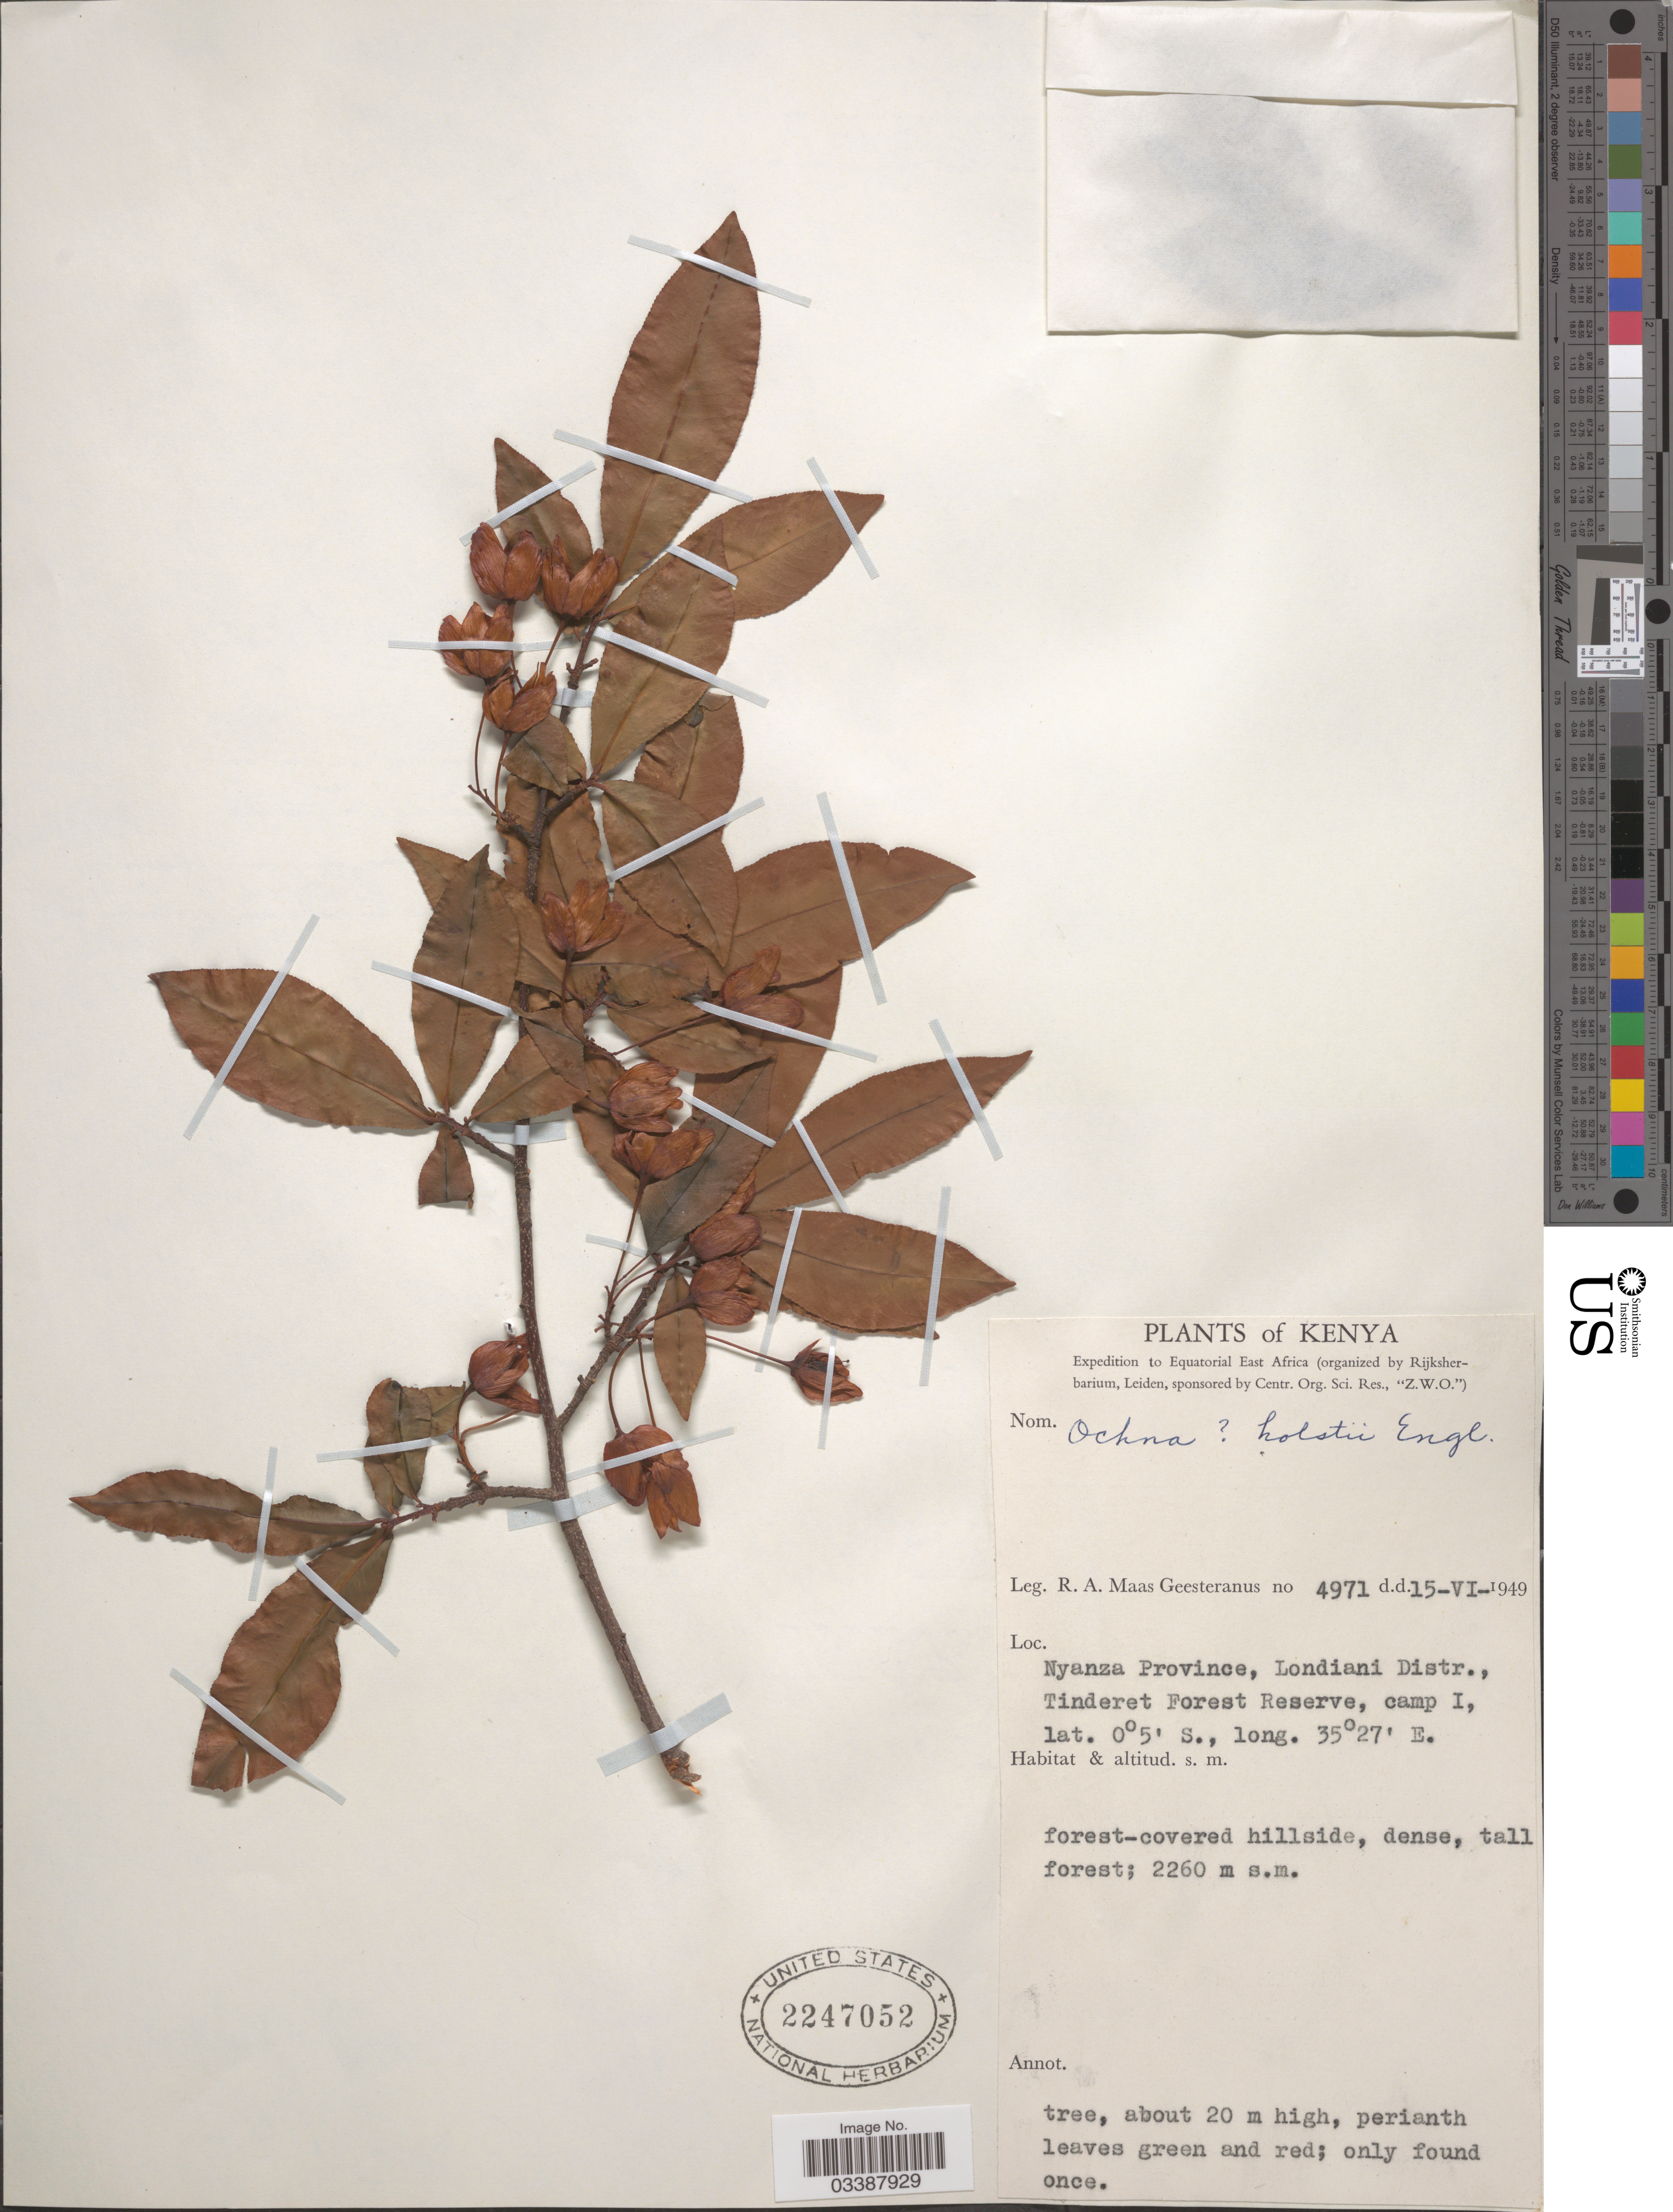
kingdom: Plantae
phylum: Tracheophyta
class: Magnoliopsida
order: Malpighiales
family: Ochnaceae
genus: Ochna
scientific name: Ochna holstii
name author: Engl.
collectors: R. A. Maas Geesteranus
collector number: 4971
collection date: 1949-06-15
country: Kenya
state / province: Kericho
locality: Equatorial East Africa. Nyanza Province, Londiani Distr., Tinderet Forest Reserve, camp 1.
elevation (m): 2260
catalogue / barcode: US 2247052